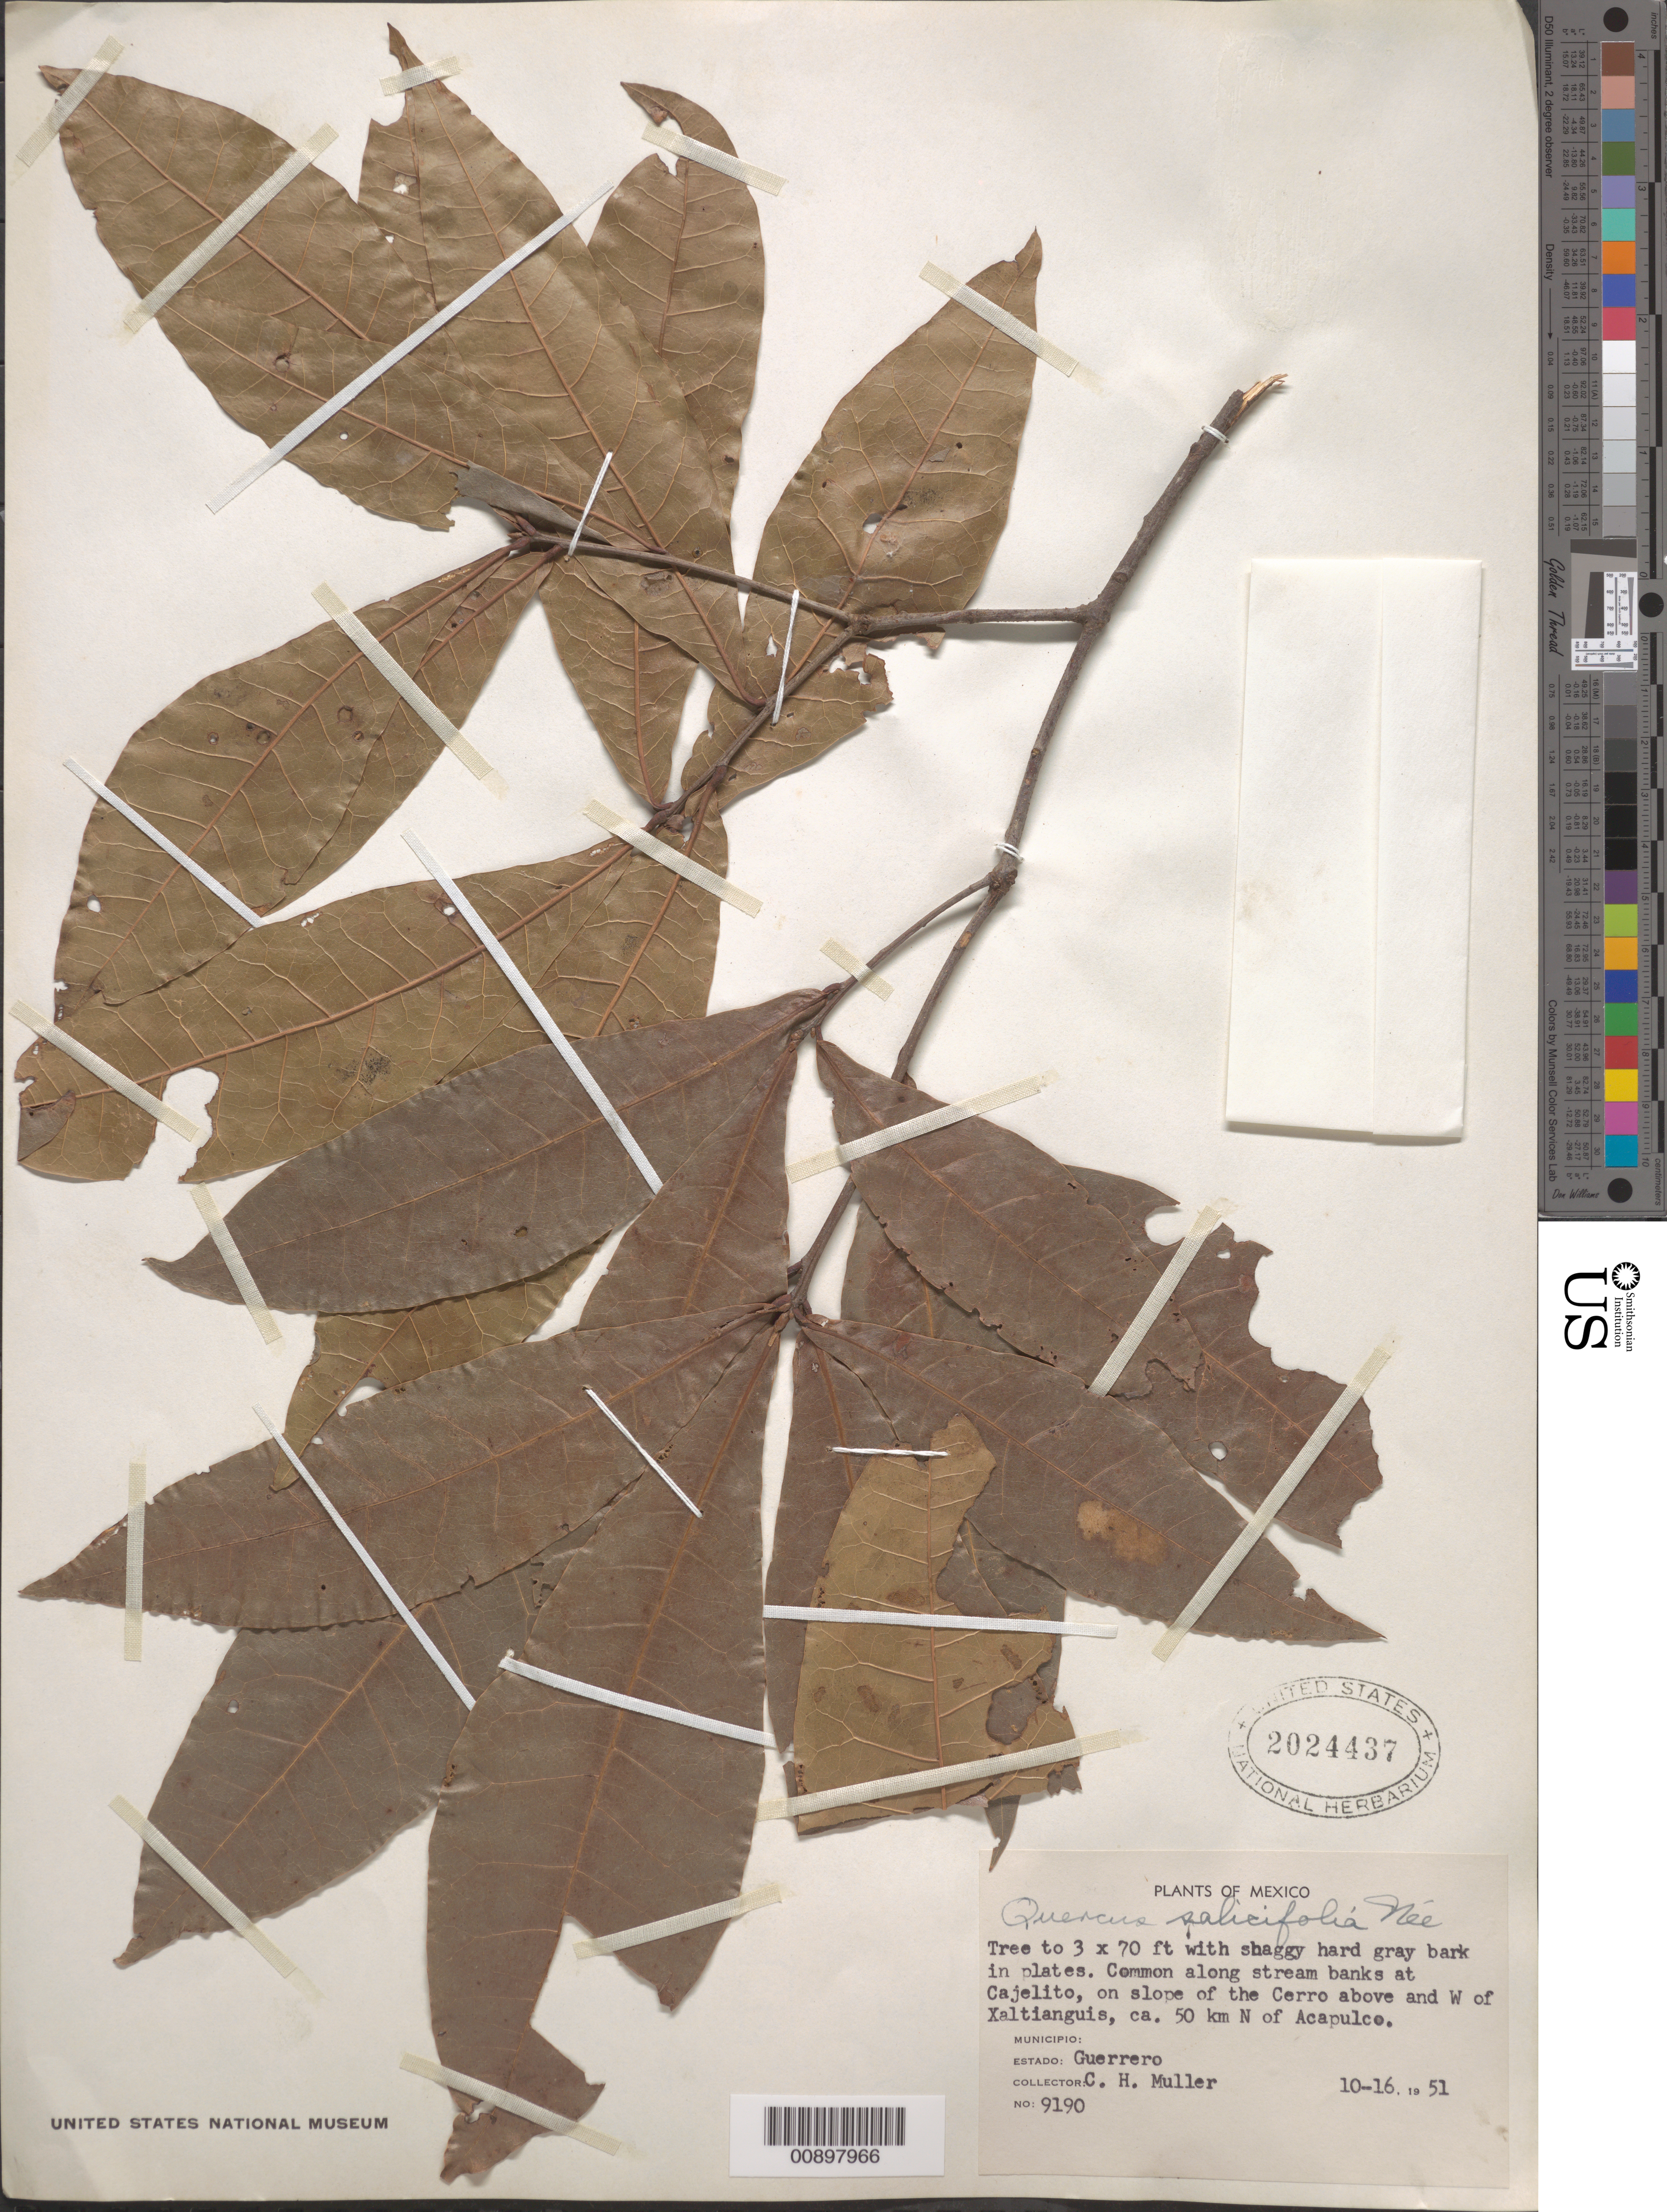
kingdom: Plantae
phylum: Tracheophyta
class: Magnoliopsida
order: Fagales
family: Fagaceae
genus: Quercus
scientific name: Quercus salicifolia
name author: Née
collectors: C. H. Muller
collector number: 9190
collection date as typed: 16 Oct 1951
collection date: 1951-10-16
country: Mexico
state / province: Guerrero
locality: Along stream banks at Cajelito, on slope of the Cerro above and W of Xaltianguis, ca. 50 km N of Acapulco. Estado Guerrero.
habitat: Common along stream banks.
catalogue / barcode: US 2024437